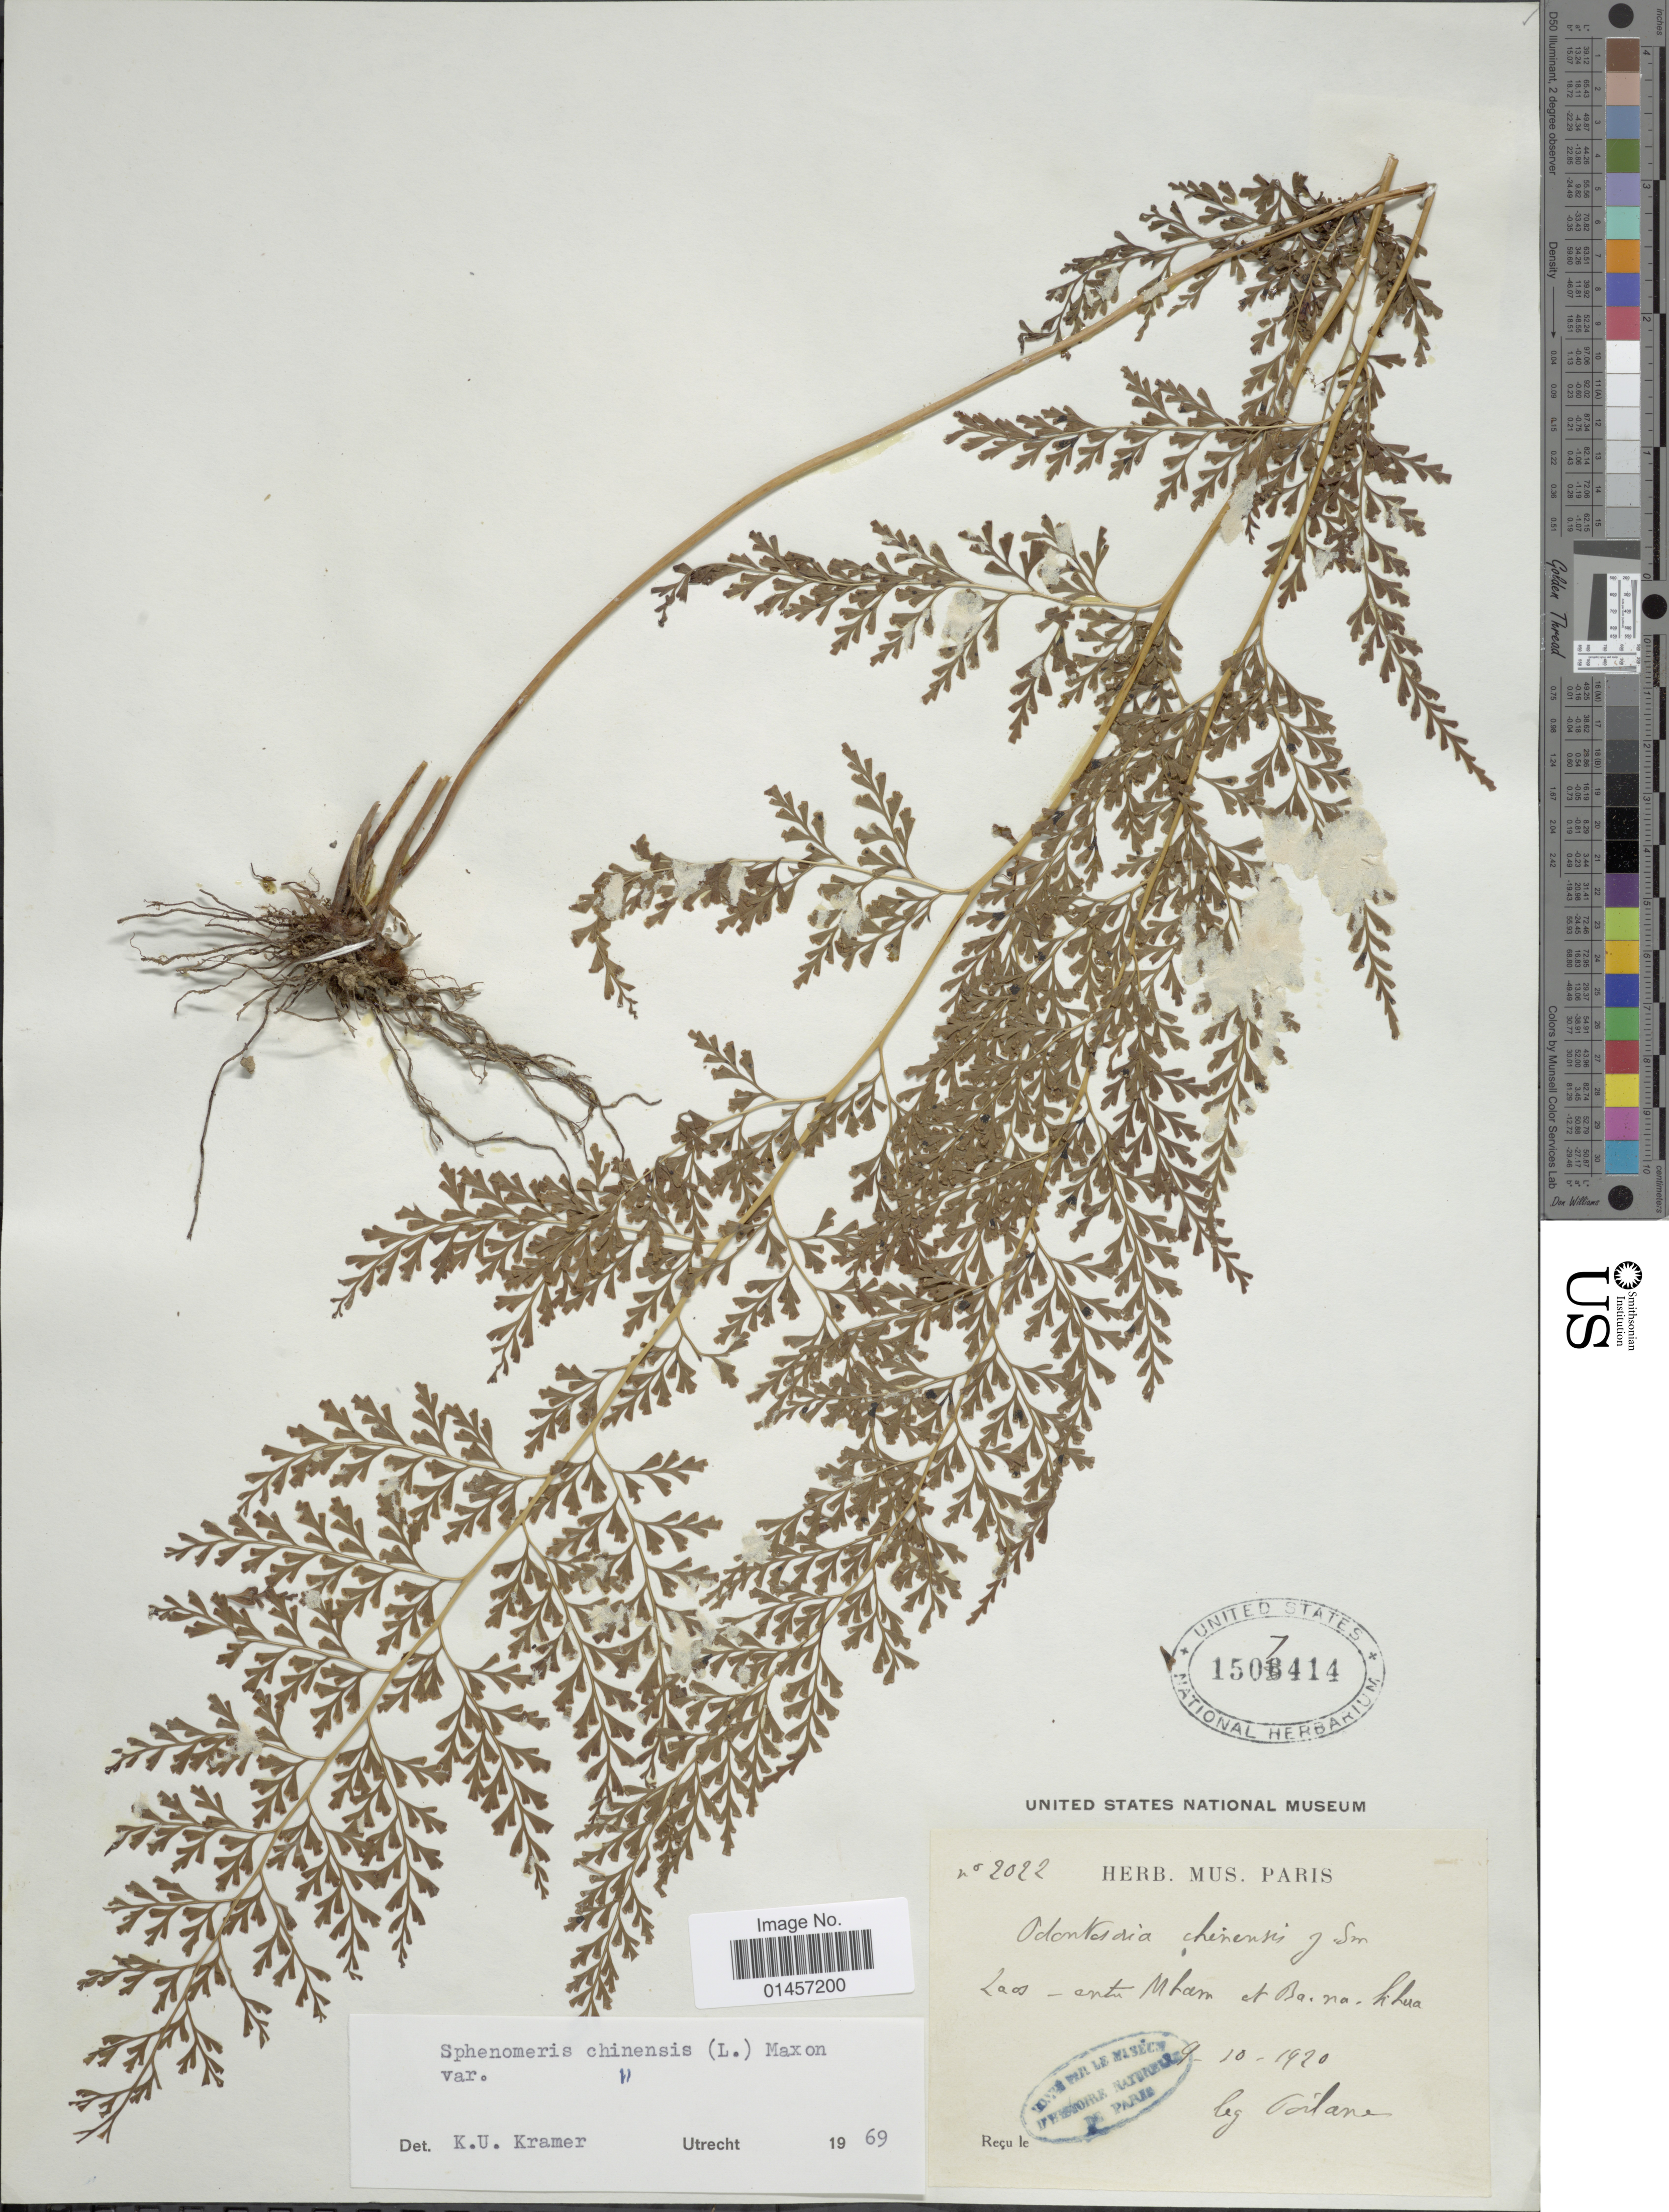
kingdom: Plantae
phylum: Tracheophyta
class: Polypodiopsida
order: Polypodiales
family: Lindsaeaceae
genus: Sphenomeris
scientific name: Sphenomeris chinensis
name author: (L.) Maxon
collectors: -. Poilane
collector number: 2022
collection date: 1920-10-09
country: Laos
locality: Laos entre Mtan et Ba-na-Khua [interpreted]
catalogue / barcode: US 1507414